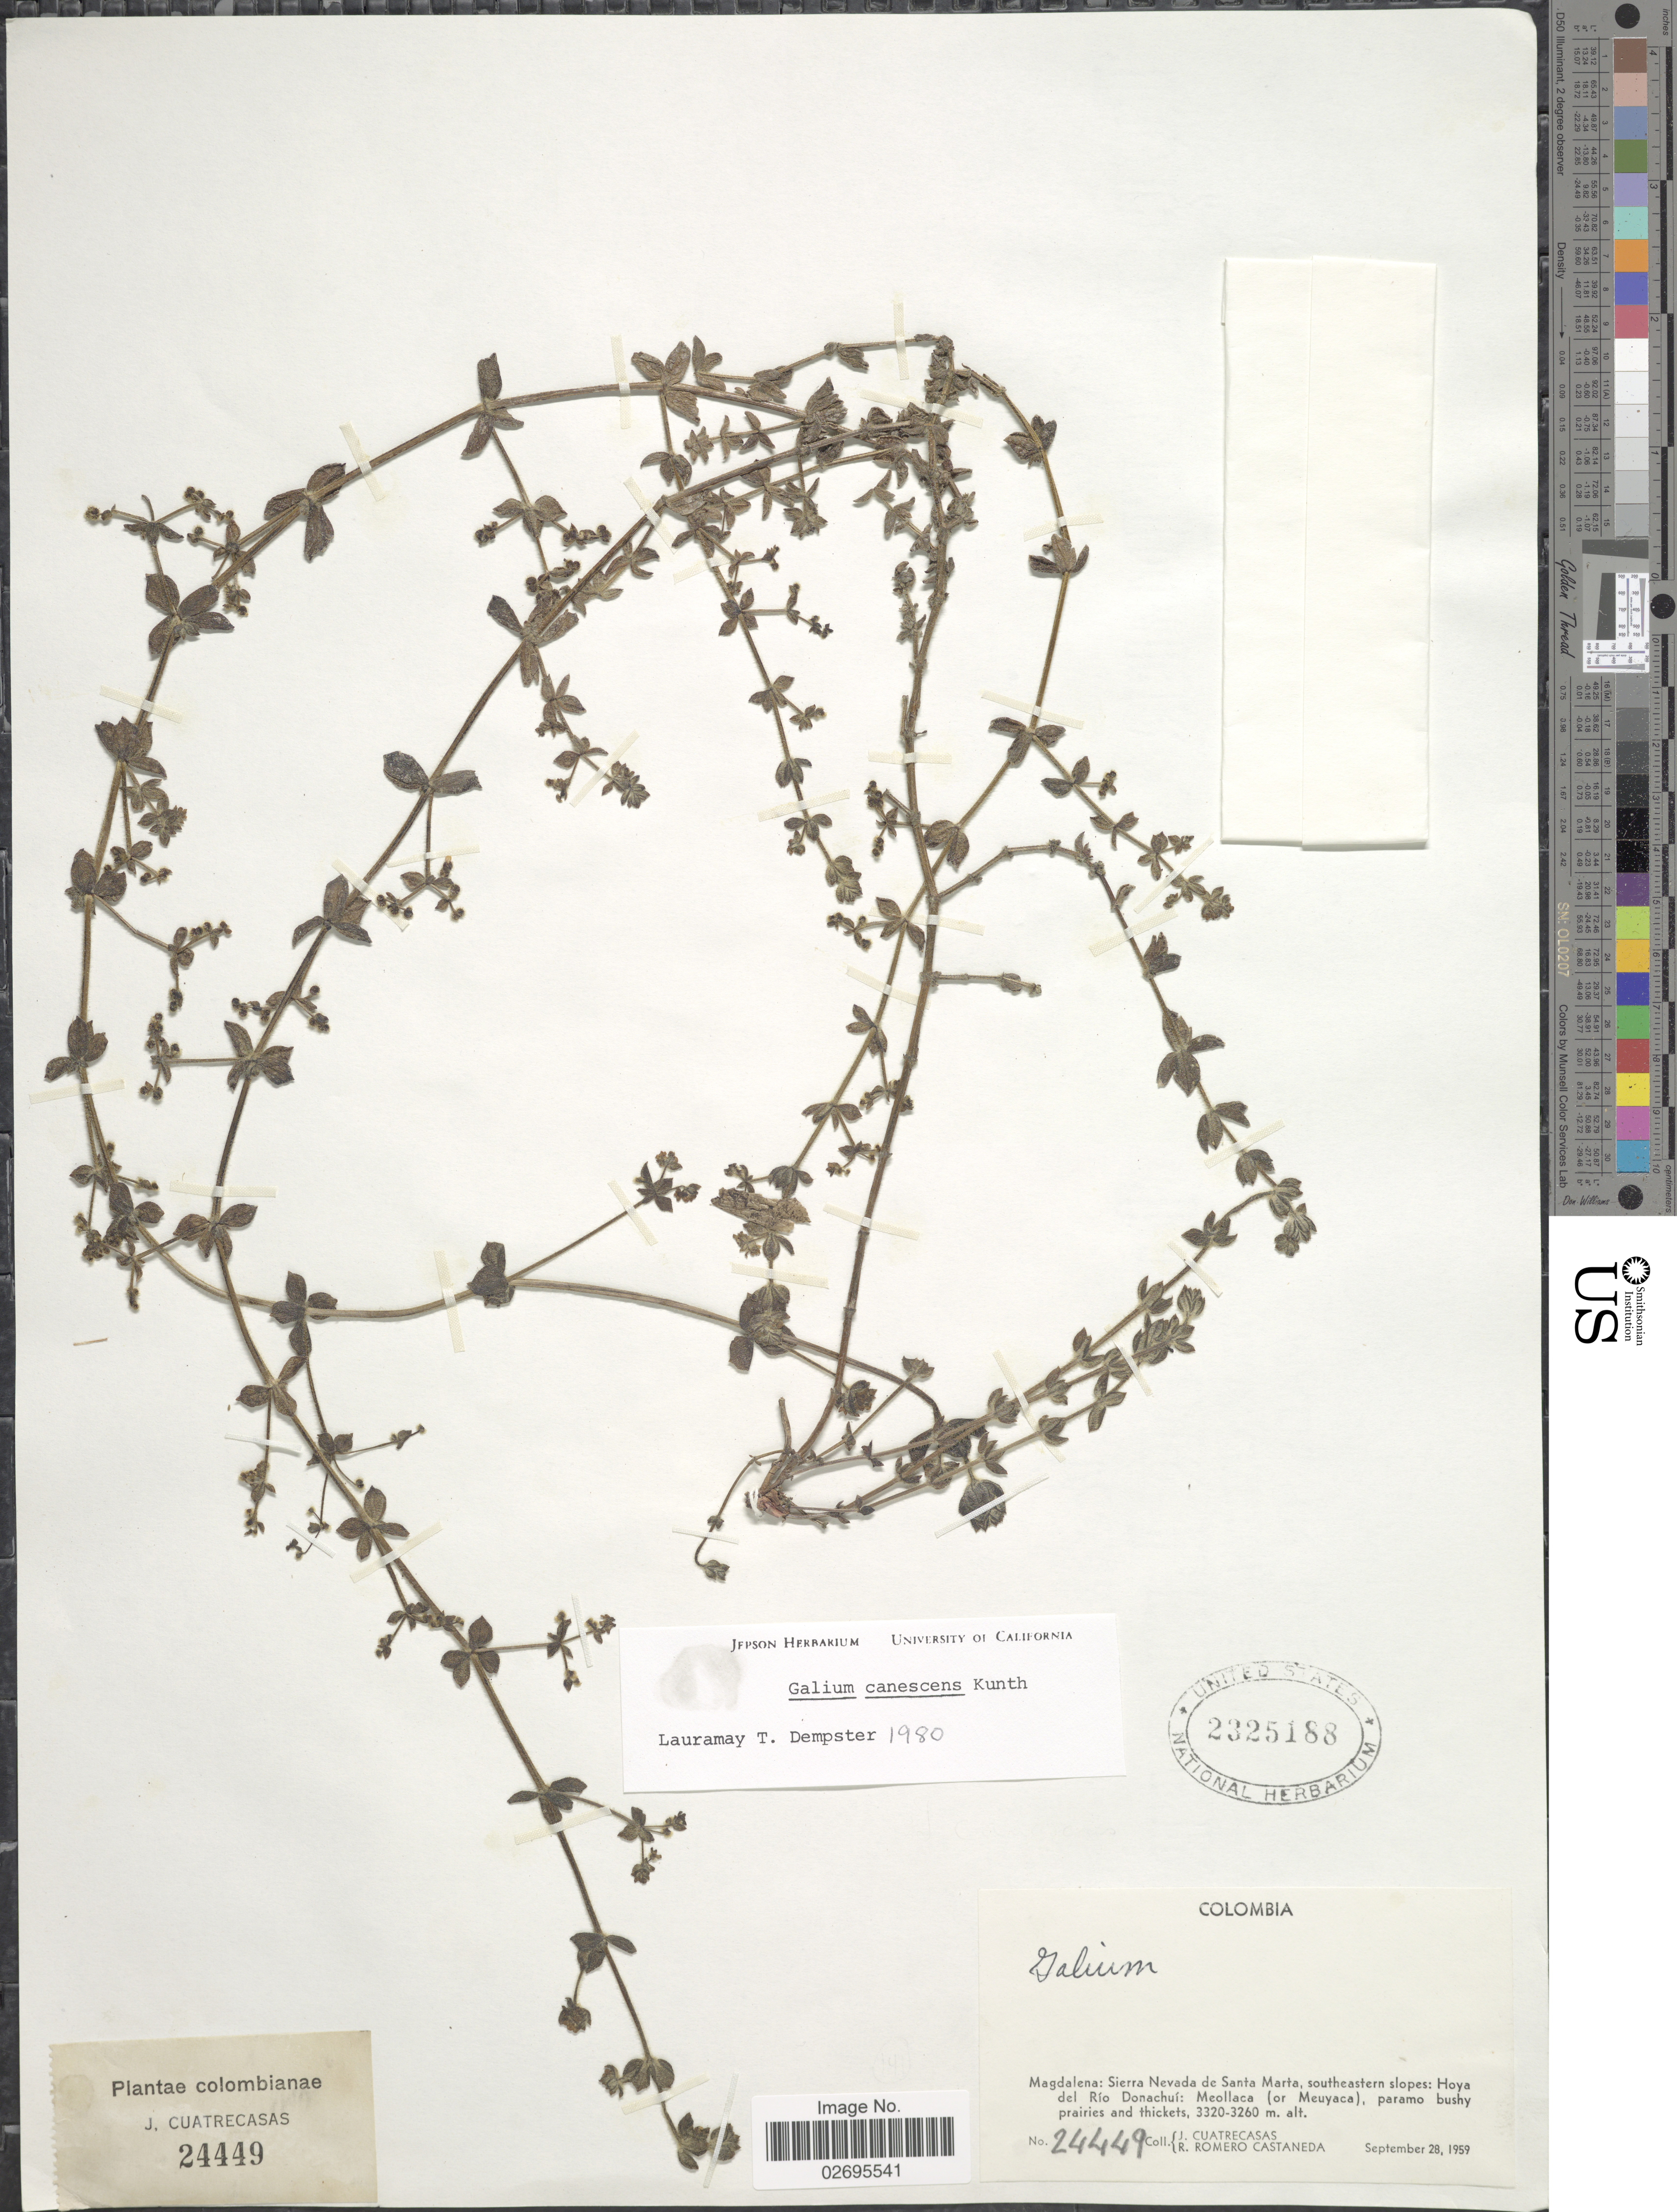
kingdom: Plantae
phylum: Tracheophyta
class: Magnoliopsida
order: Gentianales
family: Rubiaceae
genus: Galium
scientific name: Galium canescens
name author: Kunth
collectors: J. Cuatrecasas & R. Romero Castañeda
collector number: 24449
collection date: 1959-09-28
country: Colombia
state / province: Magdalena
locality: Sierra Nevada de Santa Marta, southeastern slopes: Hoya del Río Donachuí: meollaca (or Meuyaca), paramo bushy prairies and thickets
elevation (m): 3260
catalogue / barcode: US 2325188